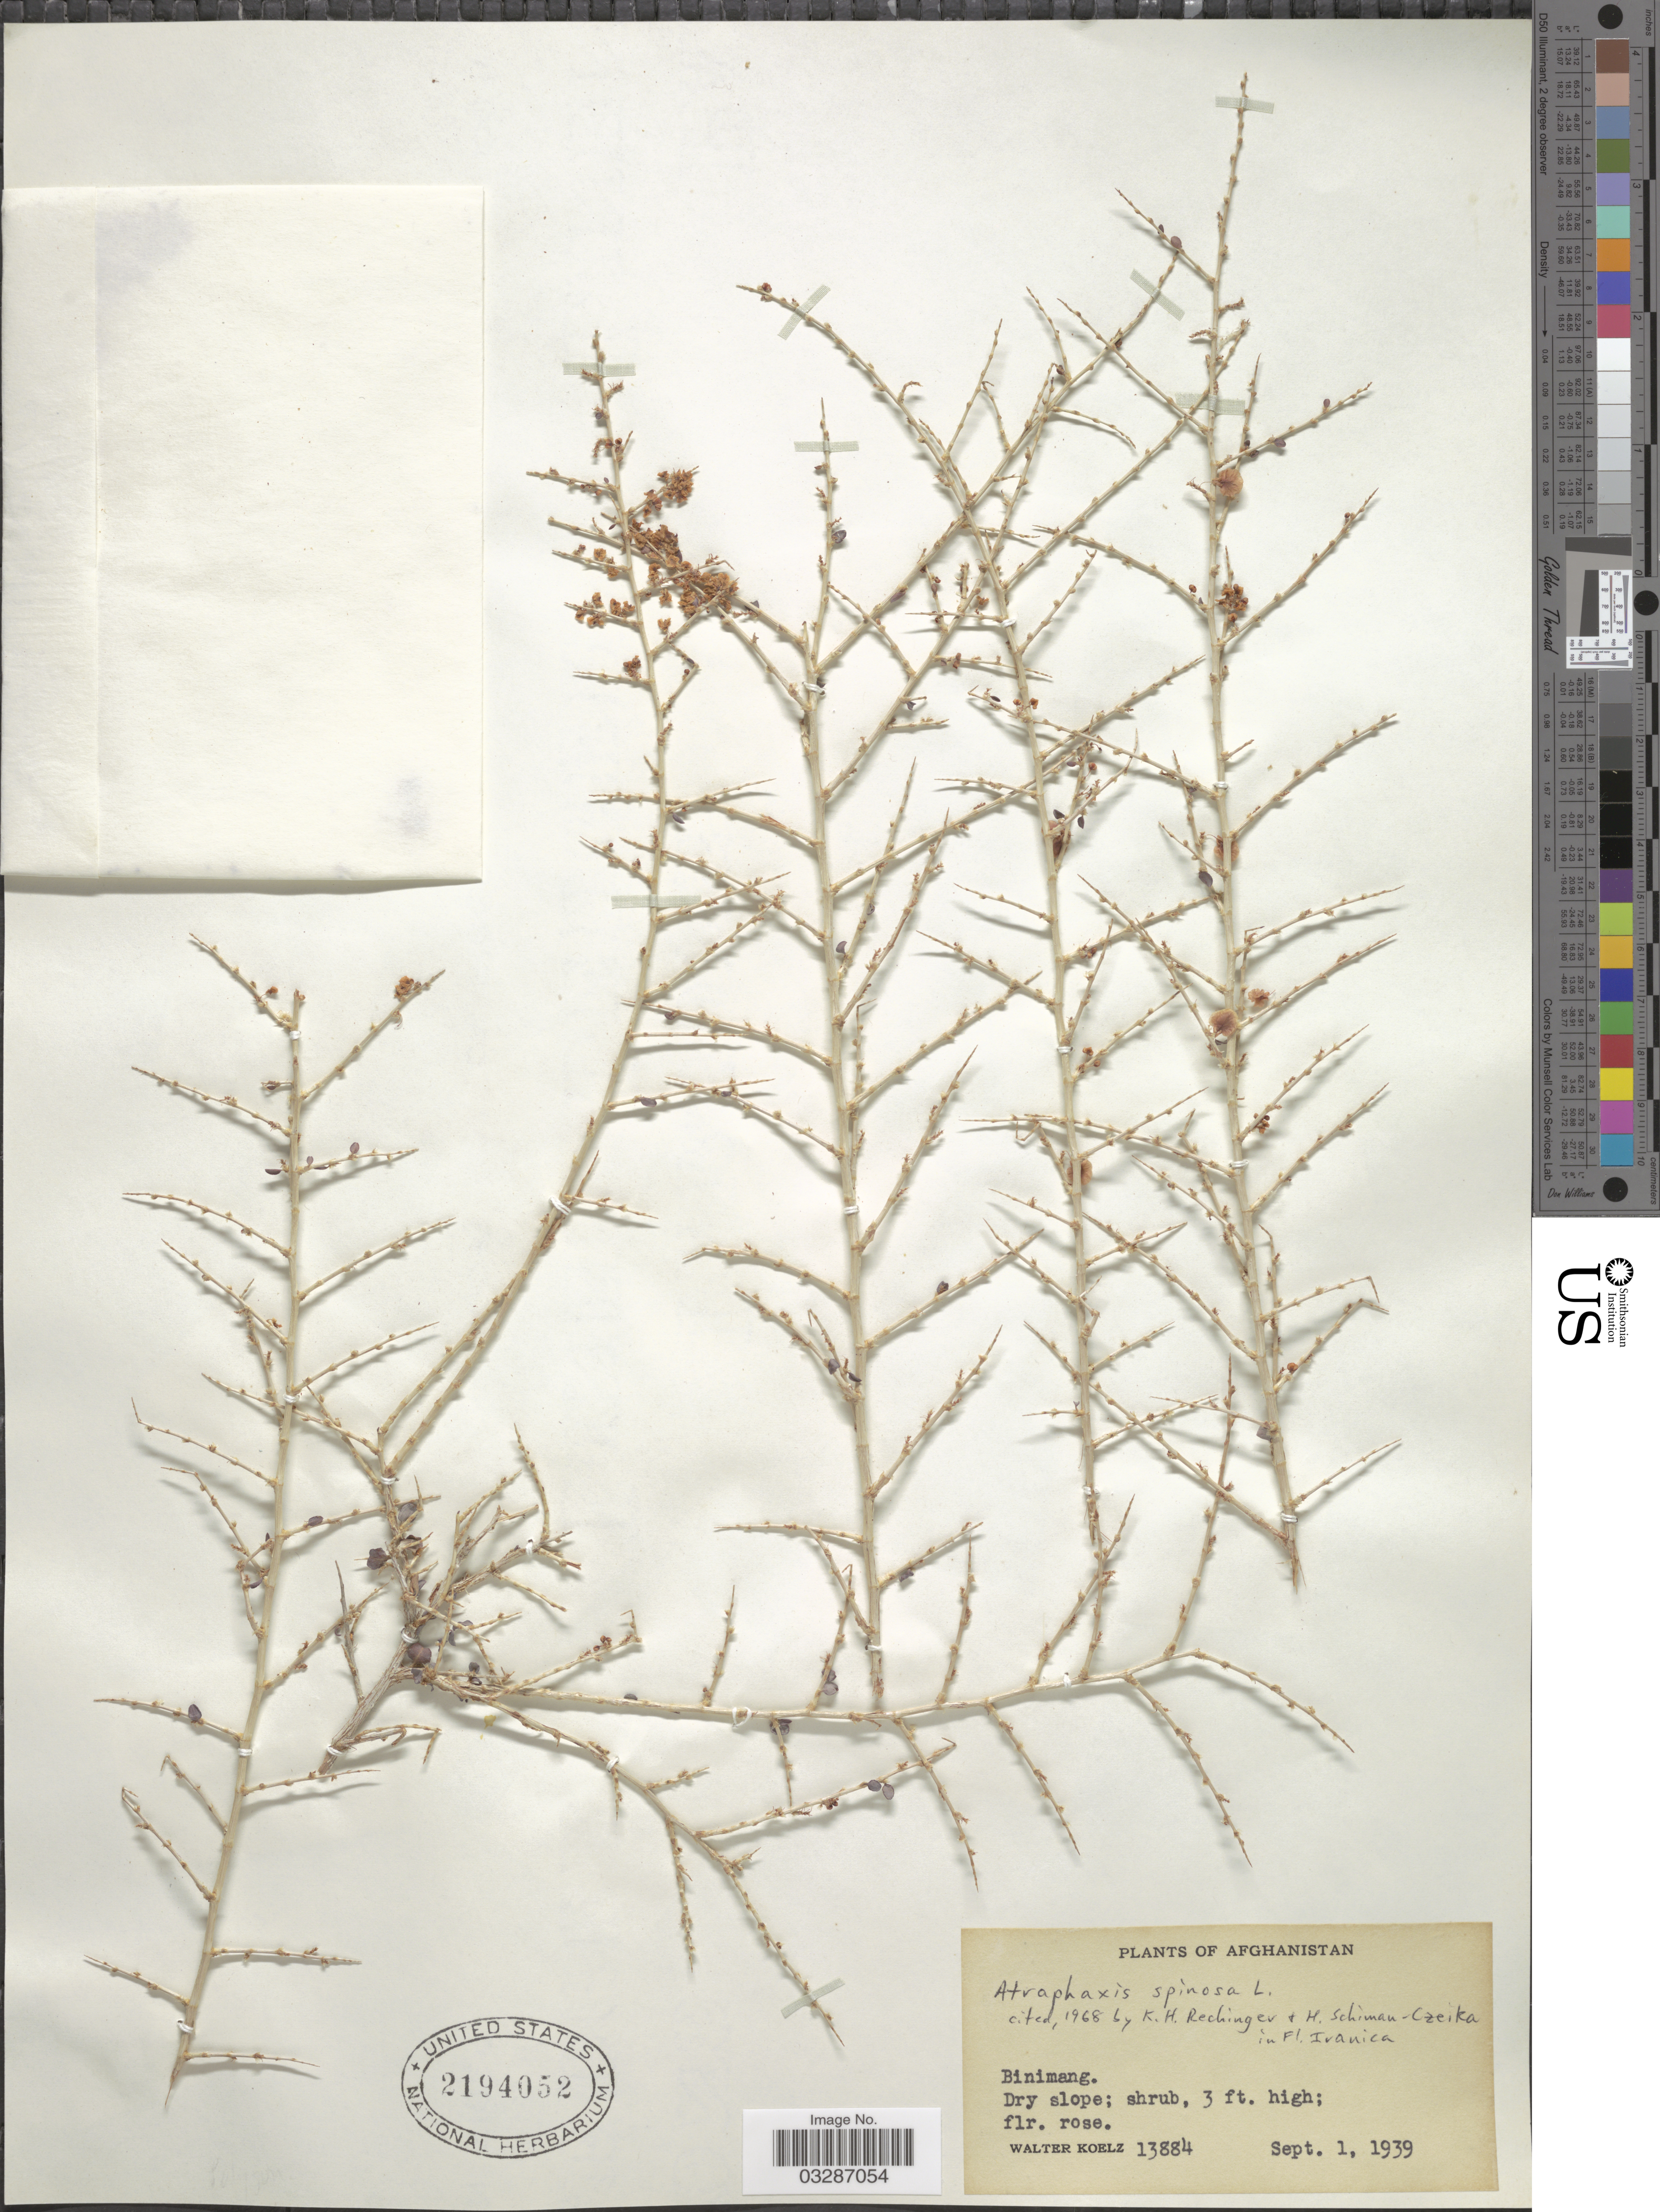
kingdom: Plantae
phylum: Tracheophyta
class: Magnoliopsida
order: Caryophyllales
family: Polygonaceae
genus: Atraphaxis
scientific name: Atraphaxis spinosa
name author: L.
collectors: W. N. Koelz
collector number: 13884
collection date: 1939-09-01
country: Afghanistan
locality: Binimang.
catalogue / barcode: US 2194052